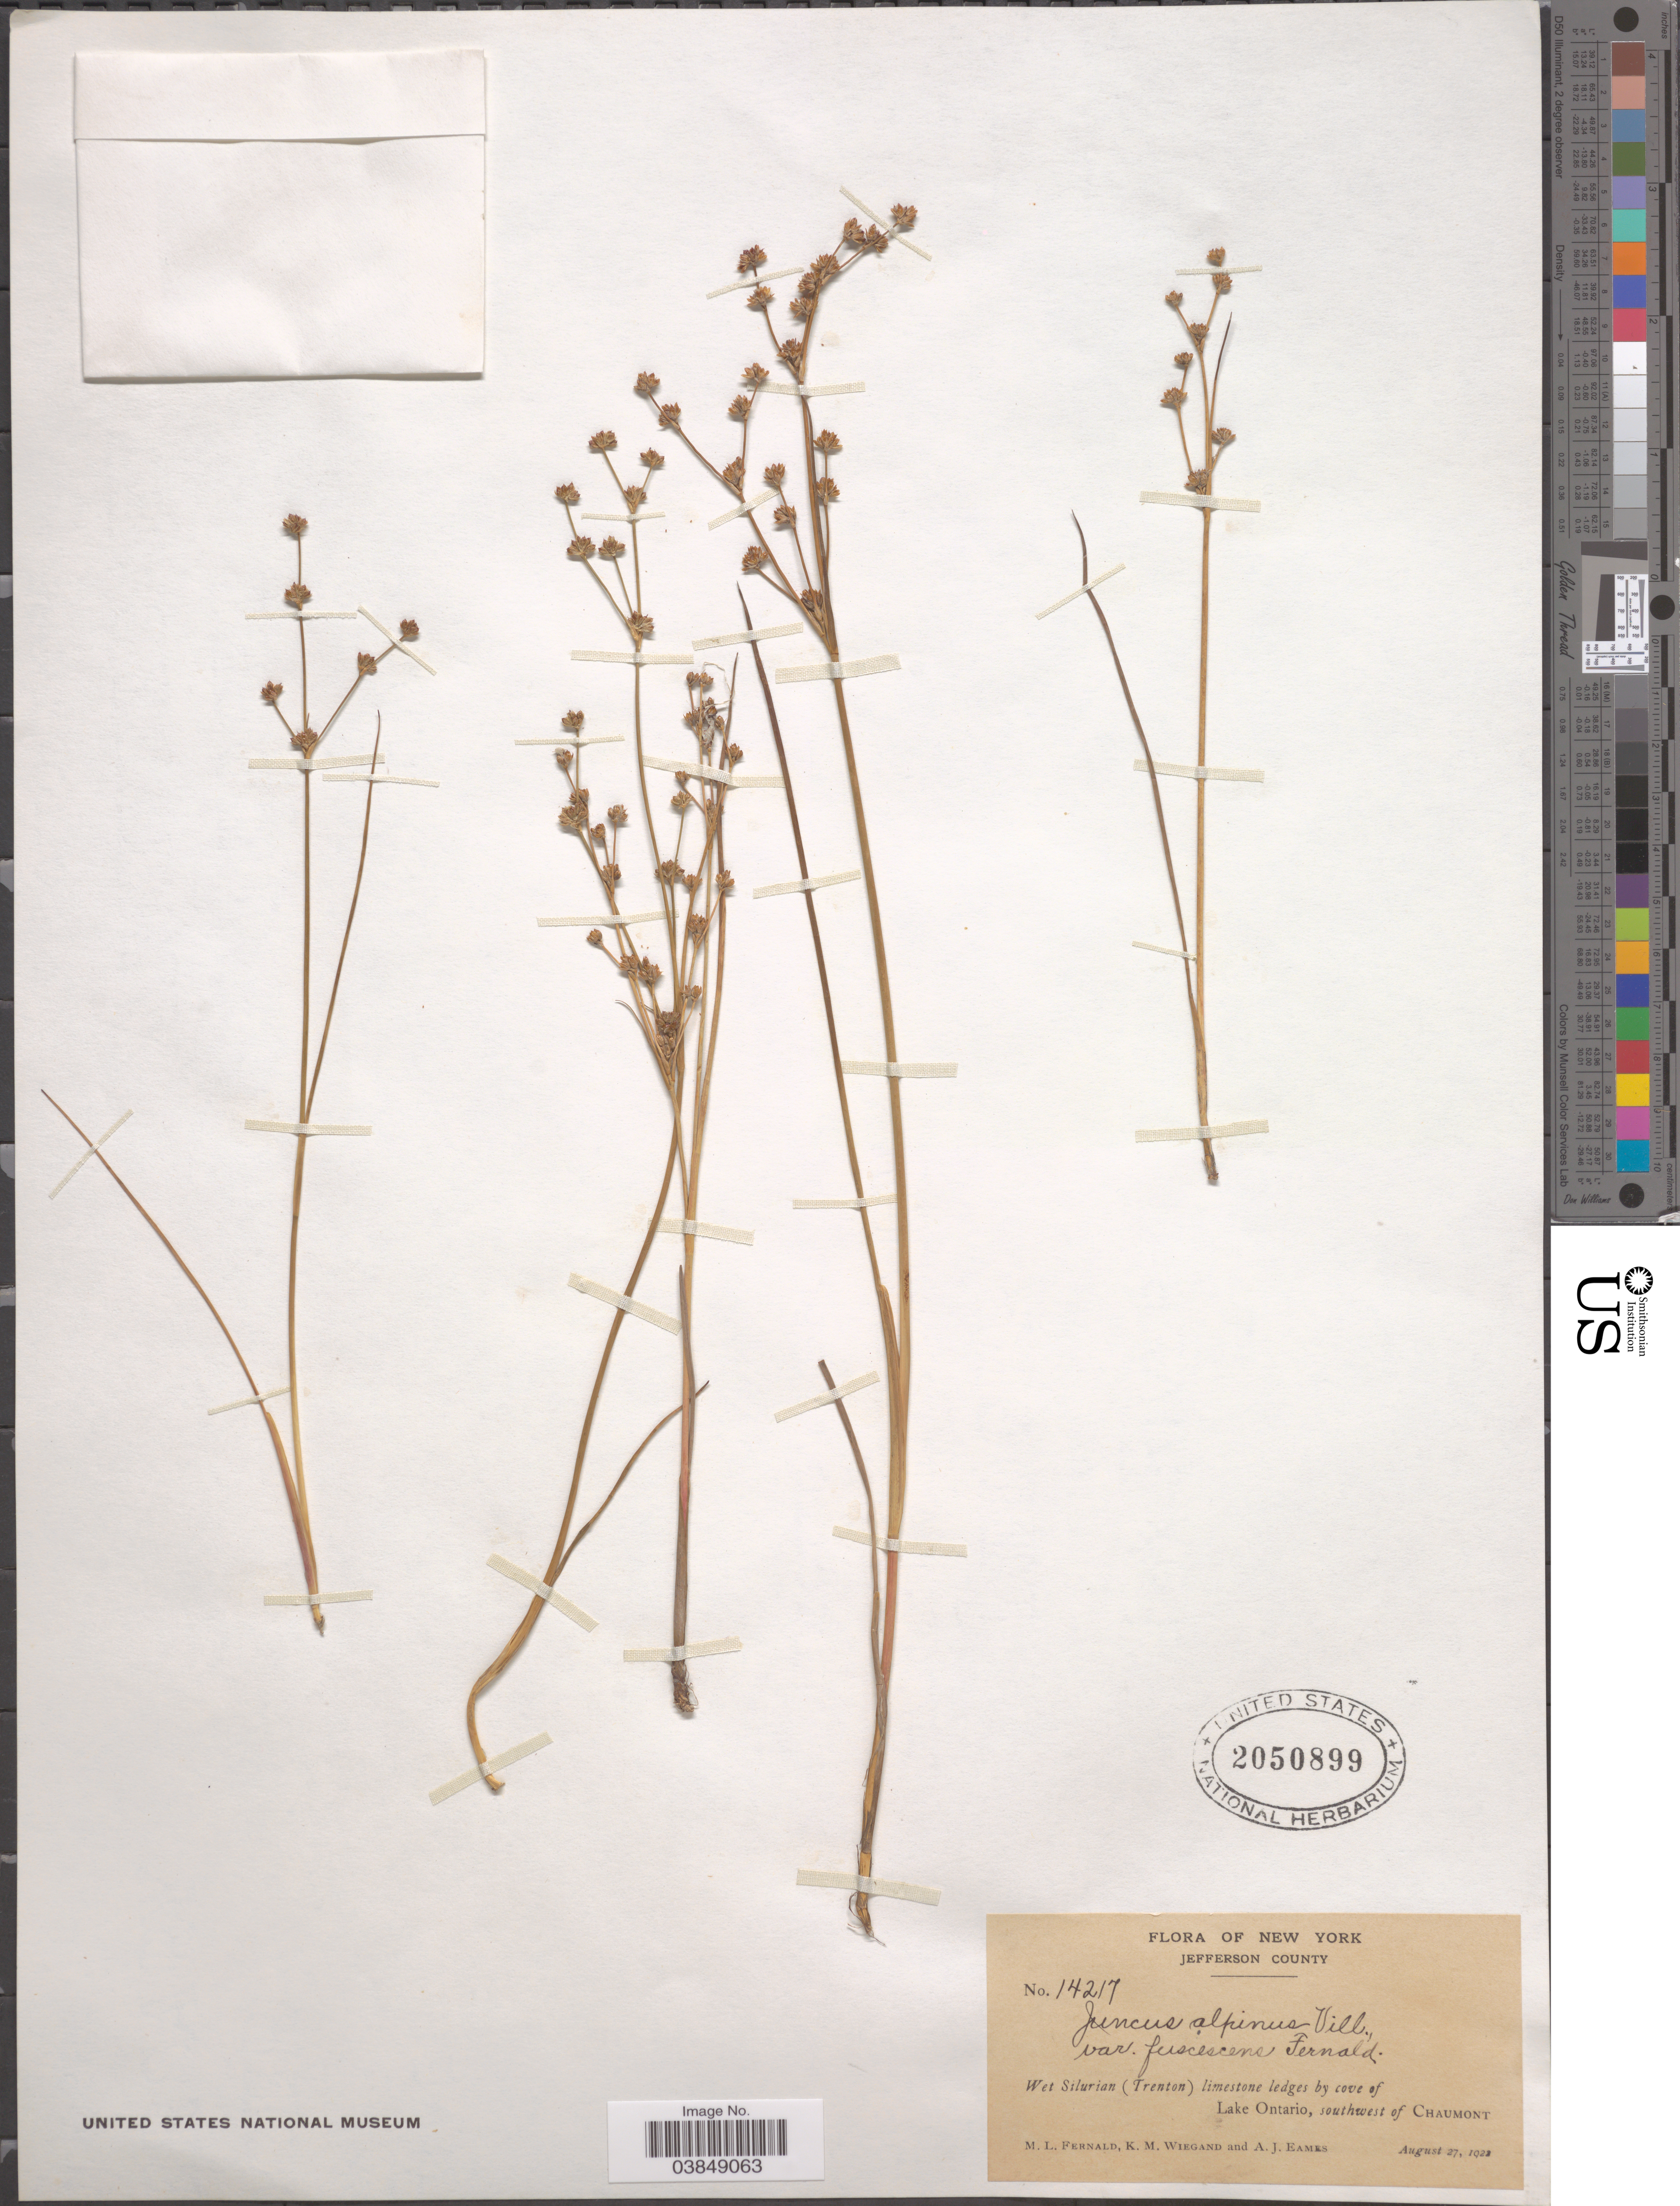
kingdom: Plantae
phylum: Tracheophyta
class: Liliopsida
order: Poales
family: Juncaceae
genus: Juncus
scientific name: Juncus alpinus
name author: Vill.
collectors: M. L. Fernald, K. M. Wiegand & A. J. Eames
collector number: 14217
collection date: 1922-08-27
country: United States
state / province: New York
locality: Jefferson County. Wet Silurian (Trenton) limestone ledges by cove of Lake Ontario, southwest of Chaumont.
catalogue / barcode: US 2050899